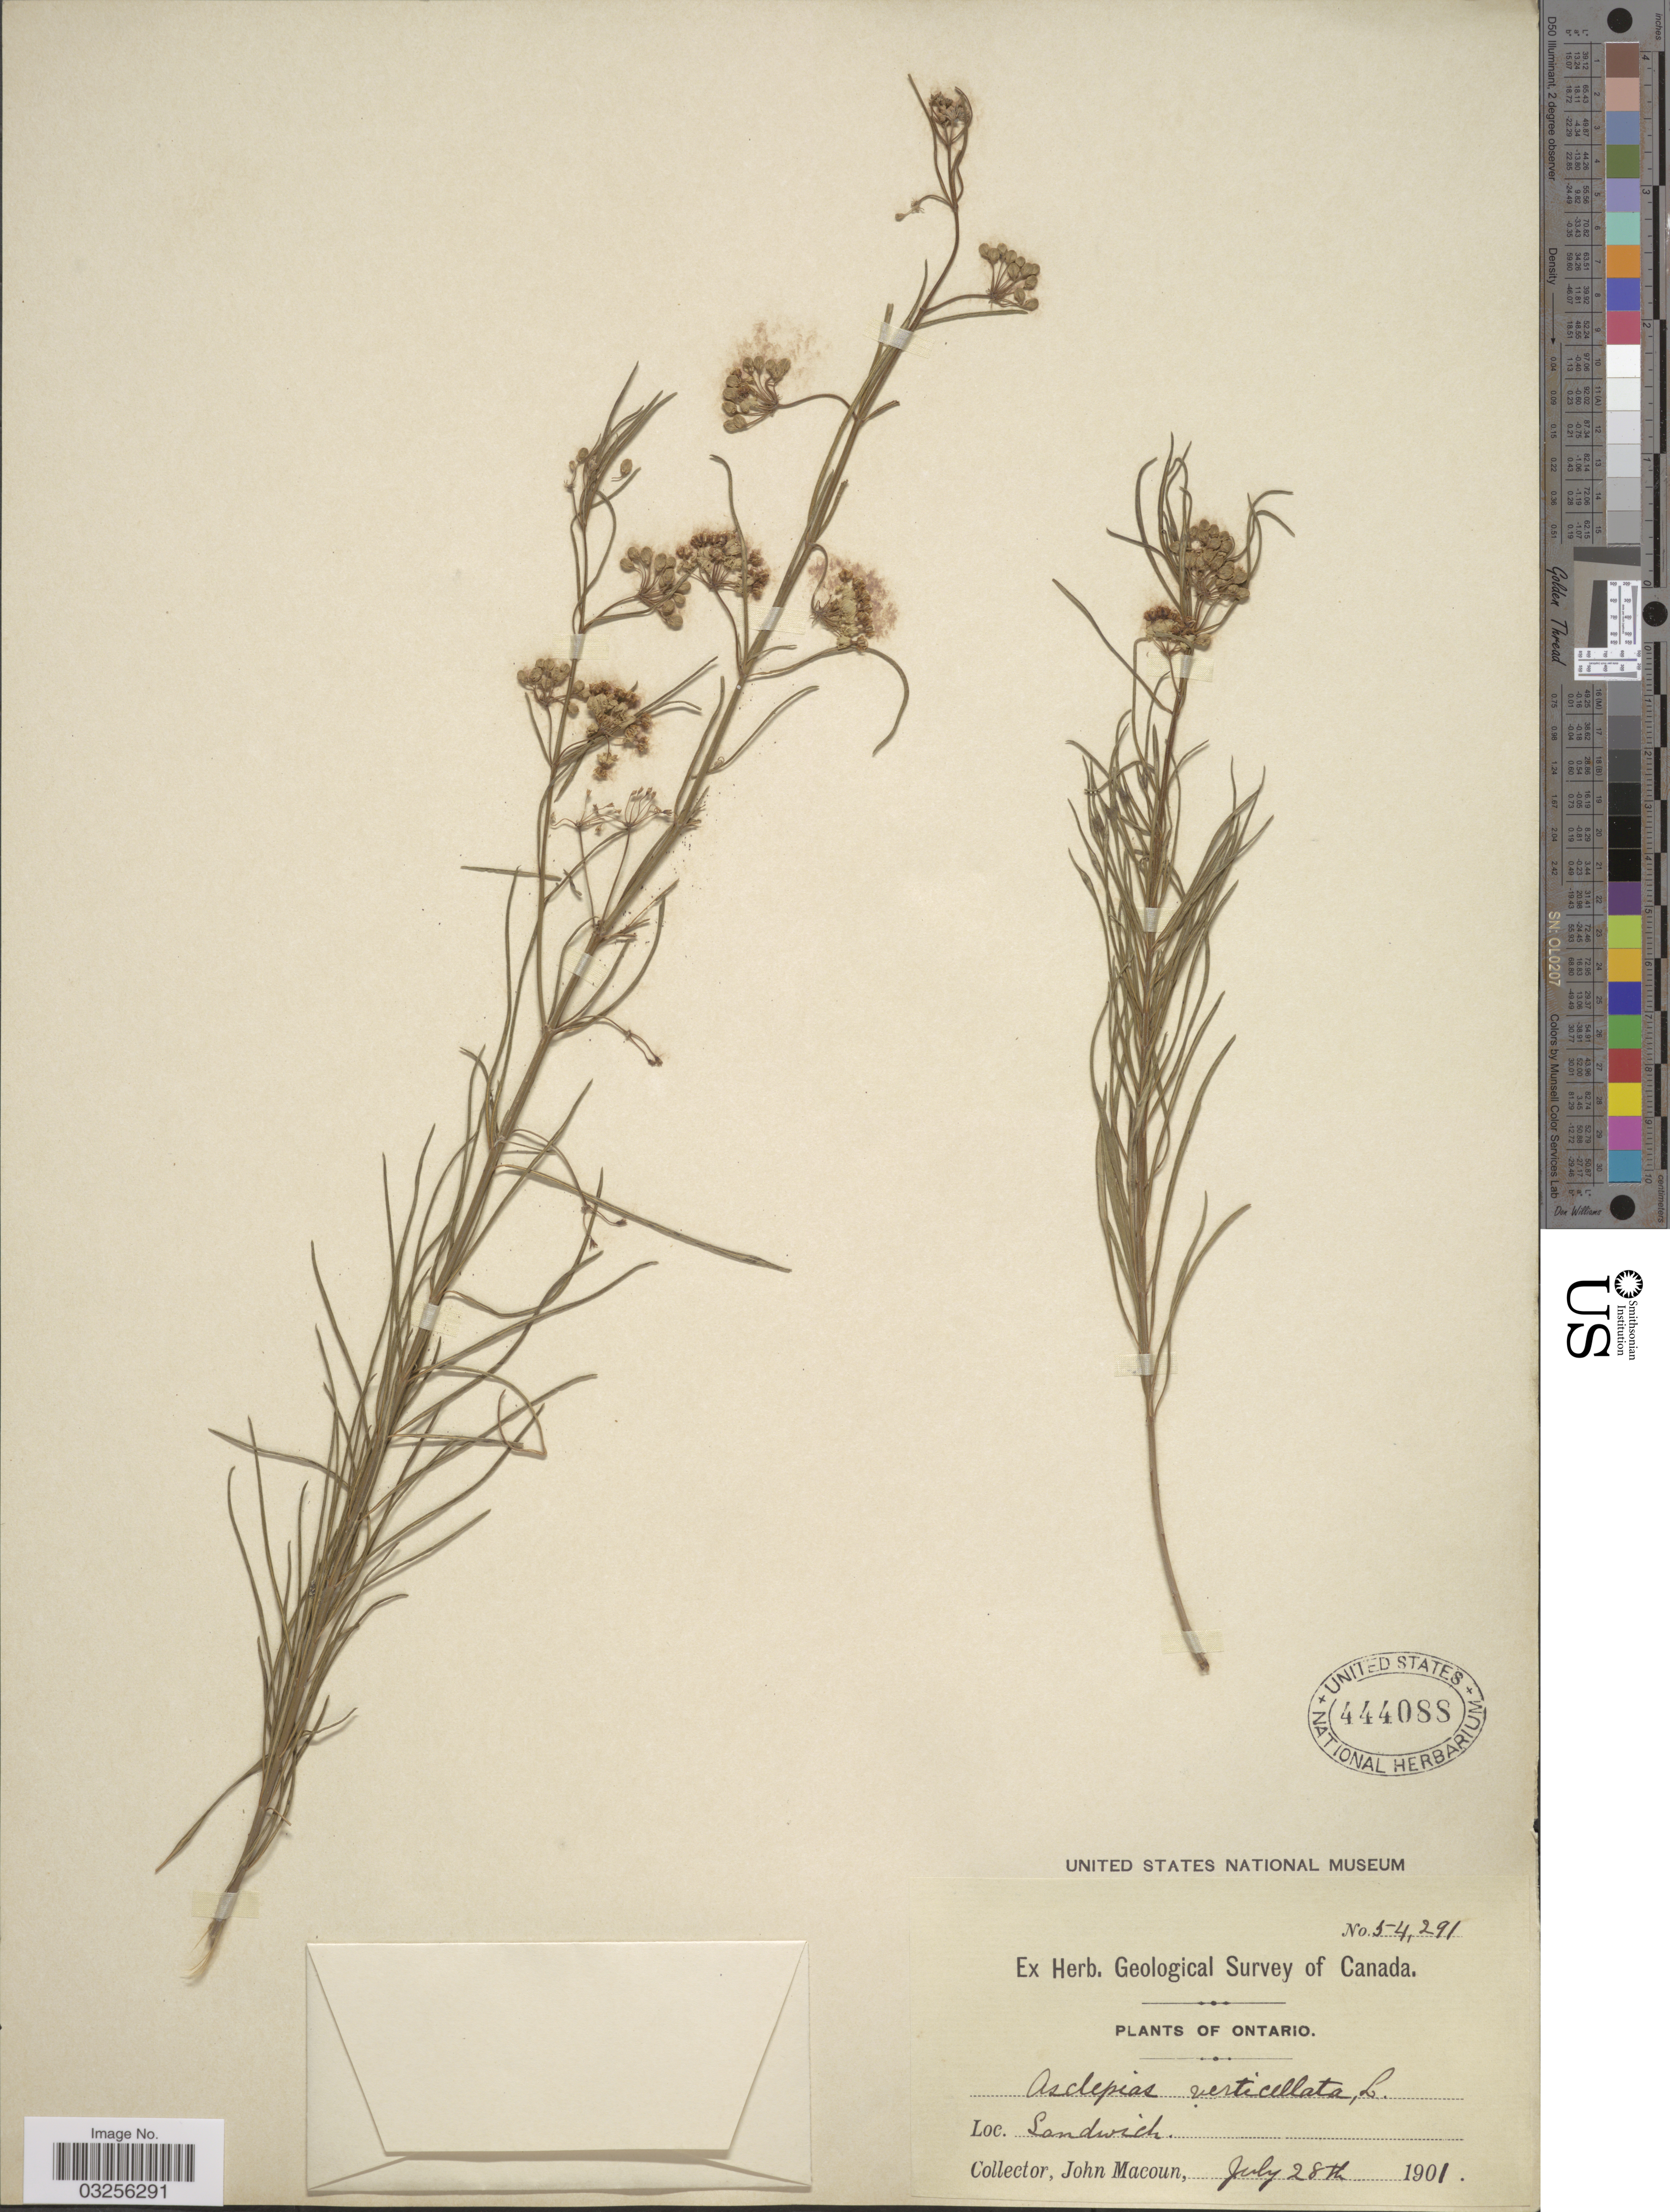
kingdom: Plantae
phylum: Tracheophyta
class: Magnoliopsida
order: Gentianales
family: Apocynaceae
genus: Asclepias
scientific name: Asclepias verticillata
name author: L.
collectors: J. Macoun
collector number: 54291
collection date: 1901-07-28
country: Canada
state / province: Ontario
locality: Sandwich.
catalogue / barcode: US 444088